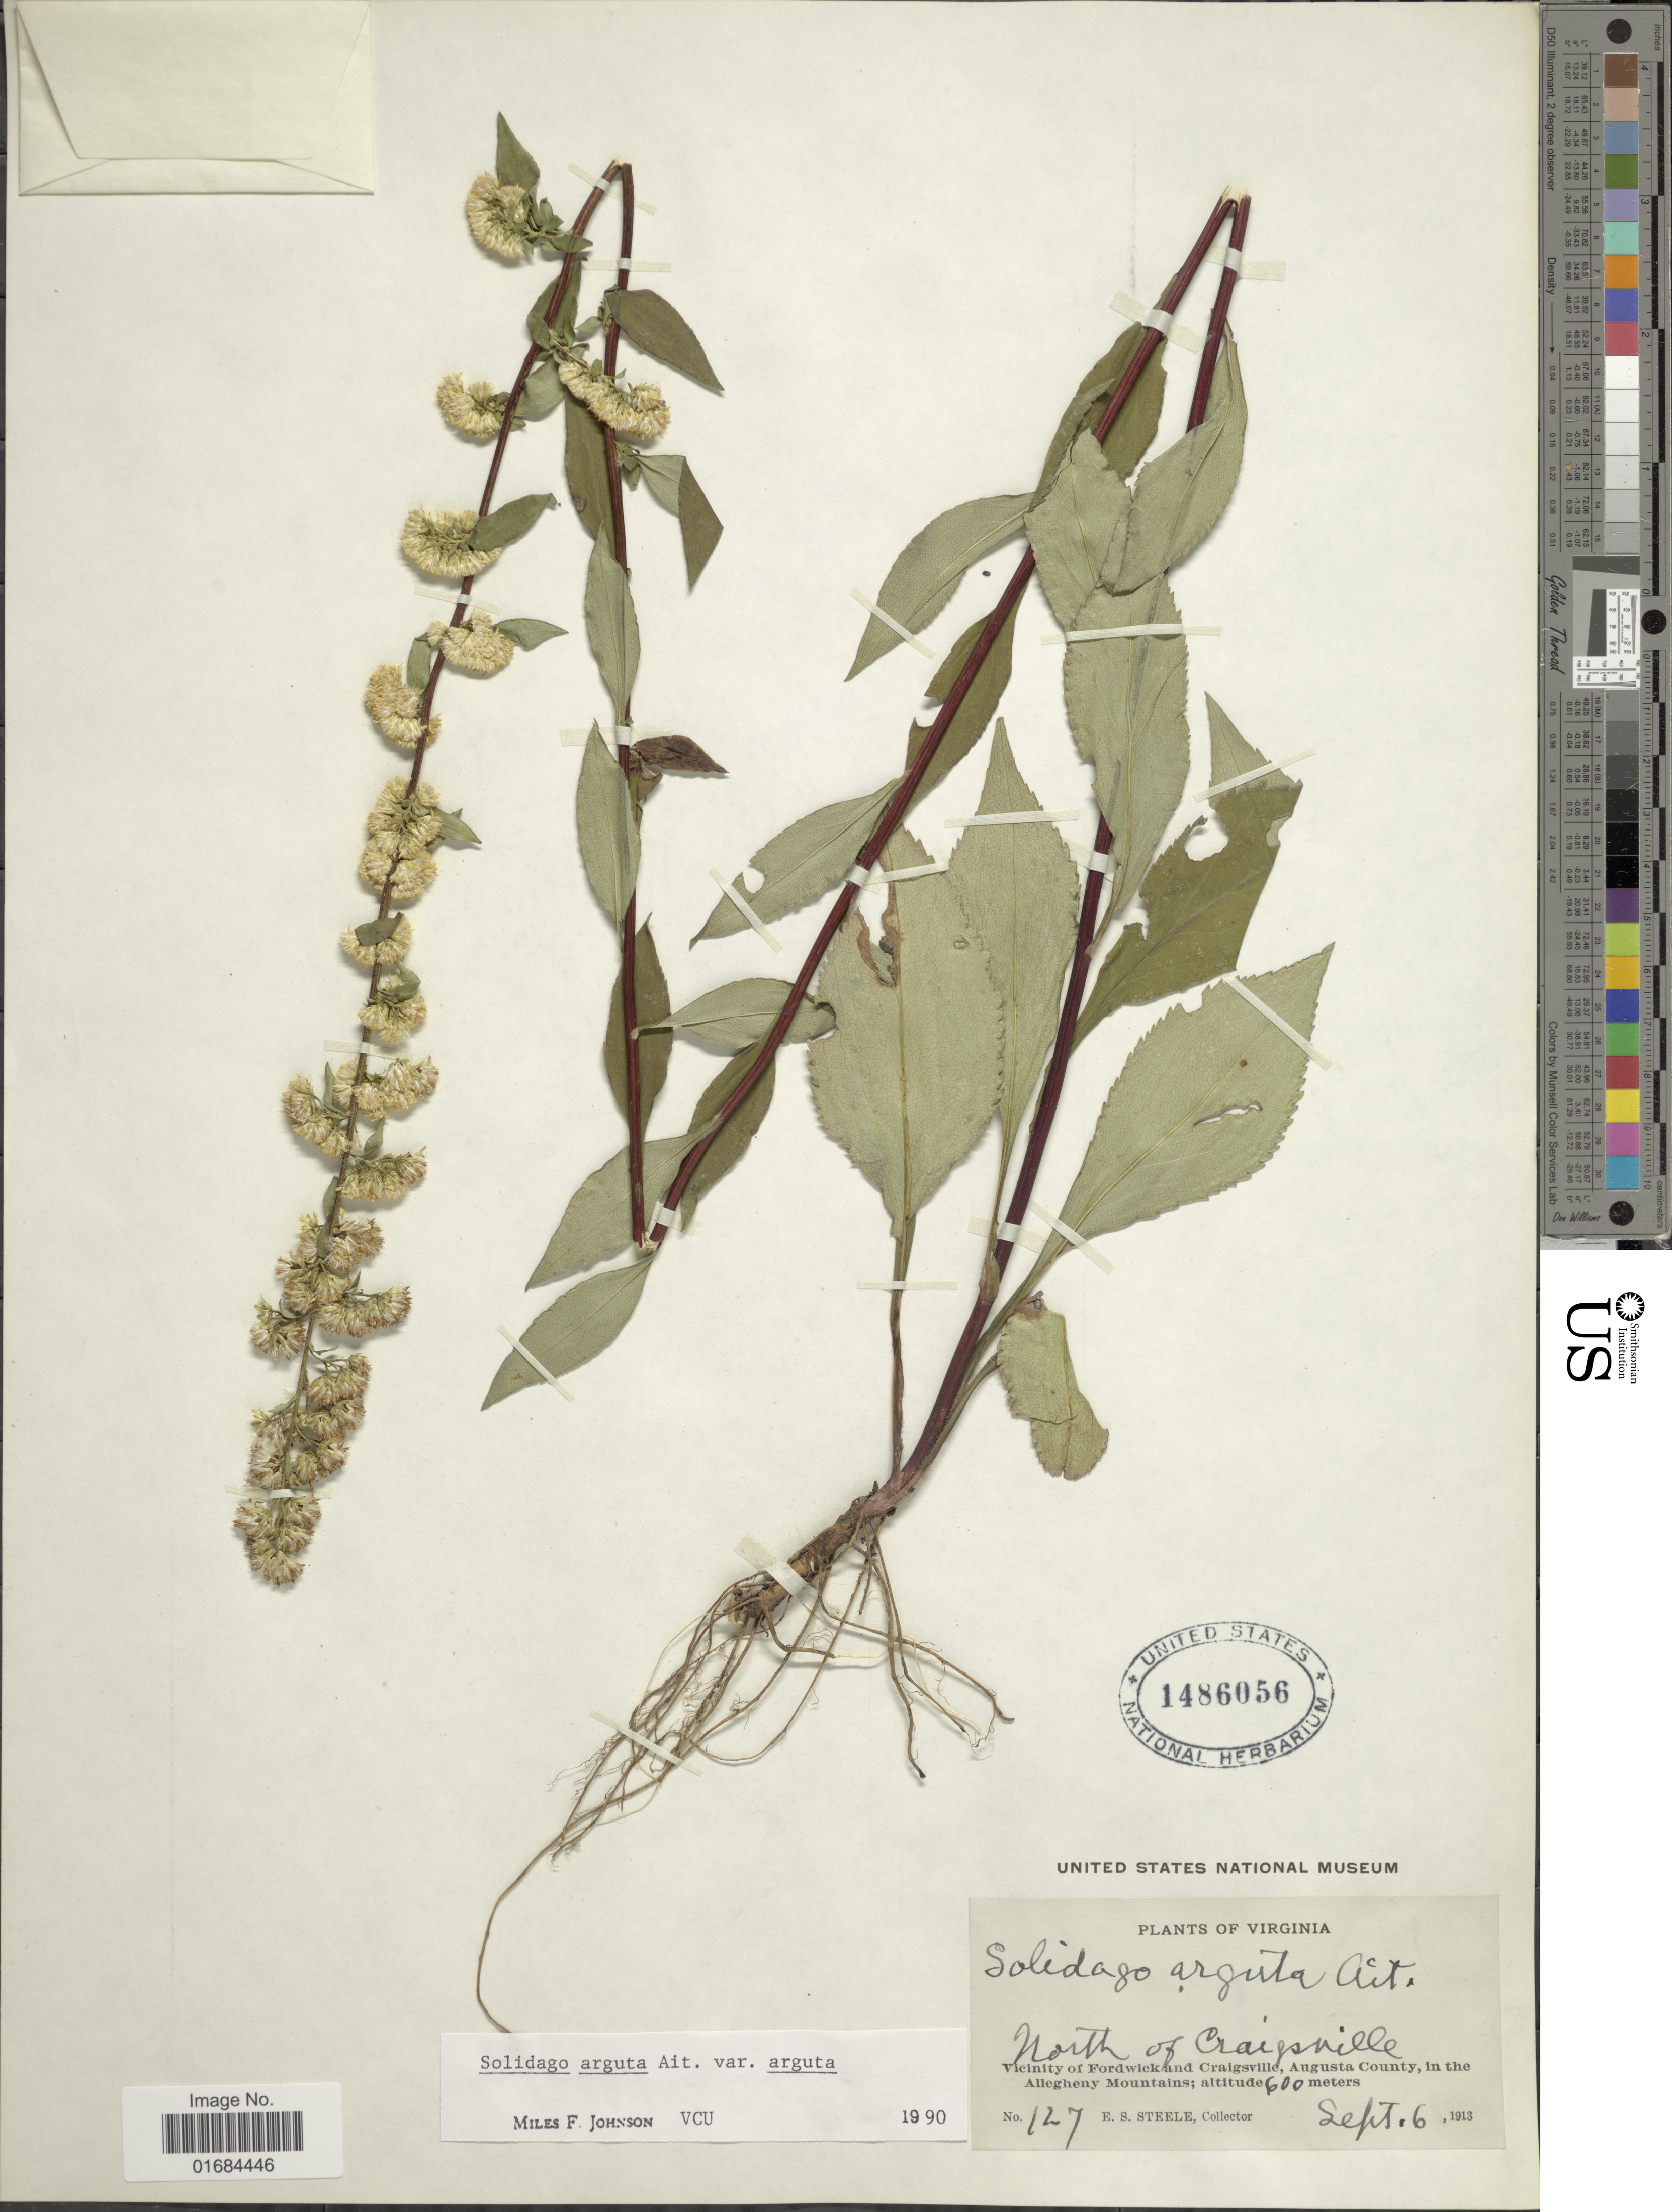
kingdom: Plantae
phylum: Tracheophyta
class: Magnoliopsida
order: Asterales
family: Asteraceae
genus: Solidago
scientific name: Solidago arguta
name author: Aiton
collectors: E. Steele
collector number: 127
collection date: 1913-09-06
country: United States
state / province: Virginia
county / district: Augusta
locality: North of Craigsville, Vicinity of Fordwick and Craigsville, Augusuta County, in the Allegjeny,Mountains.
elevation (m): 600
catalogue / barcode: US 1486056